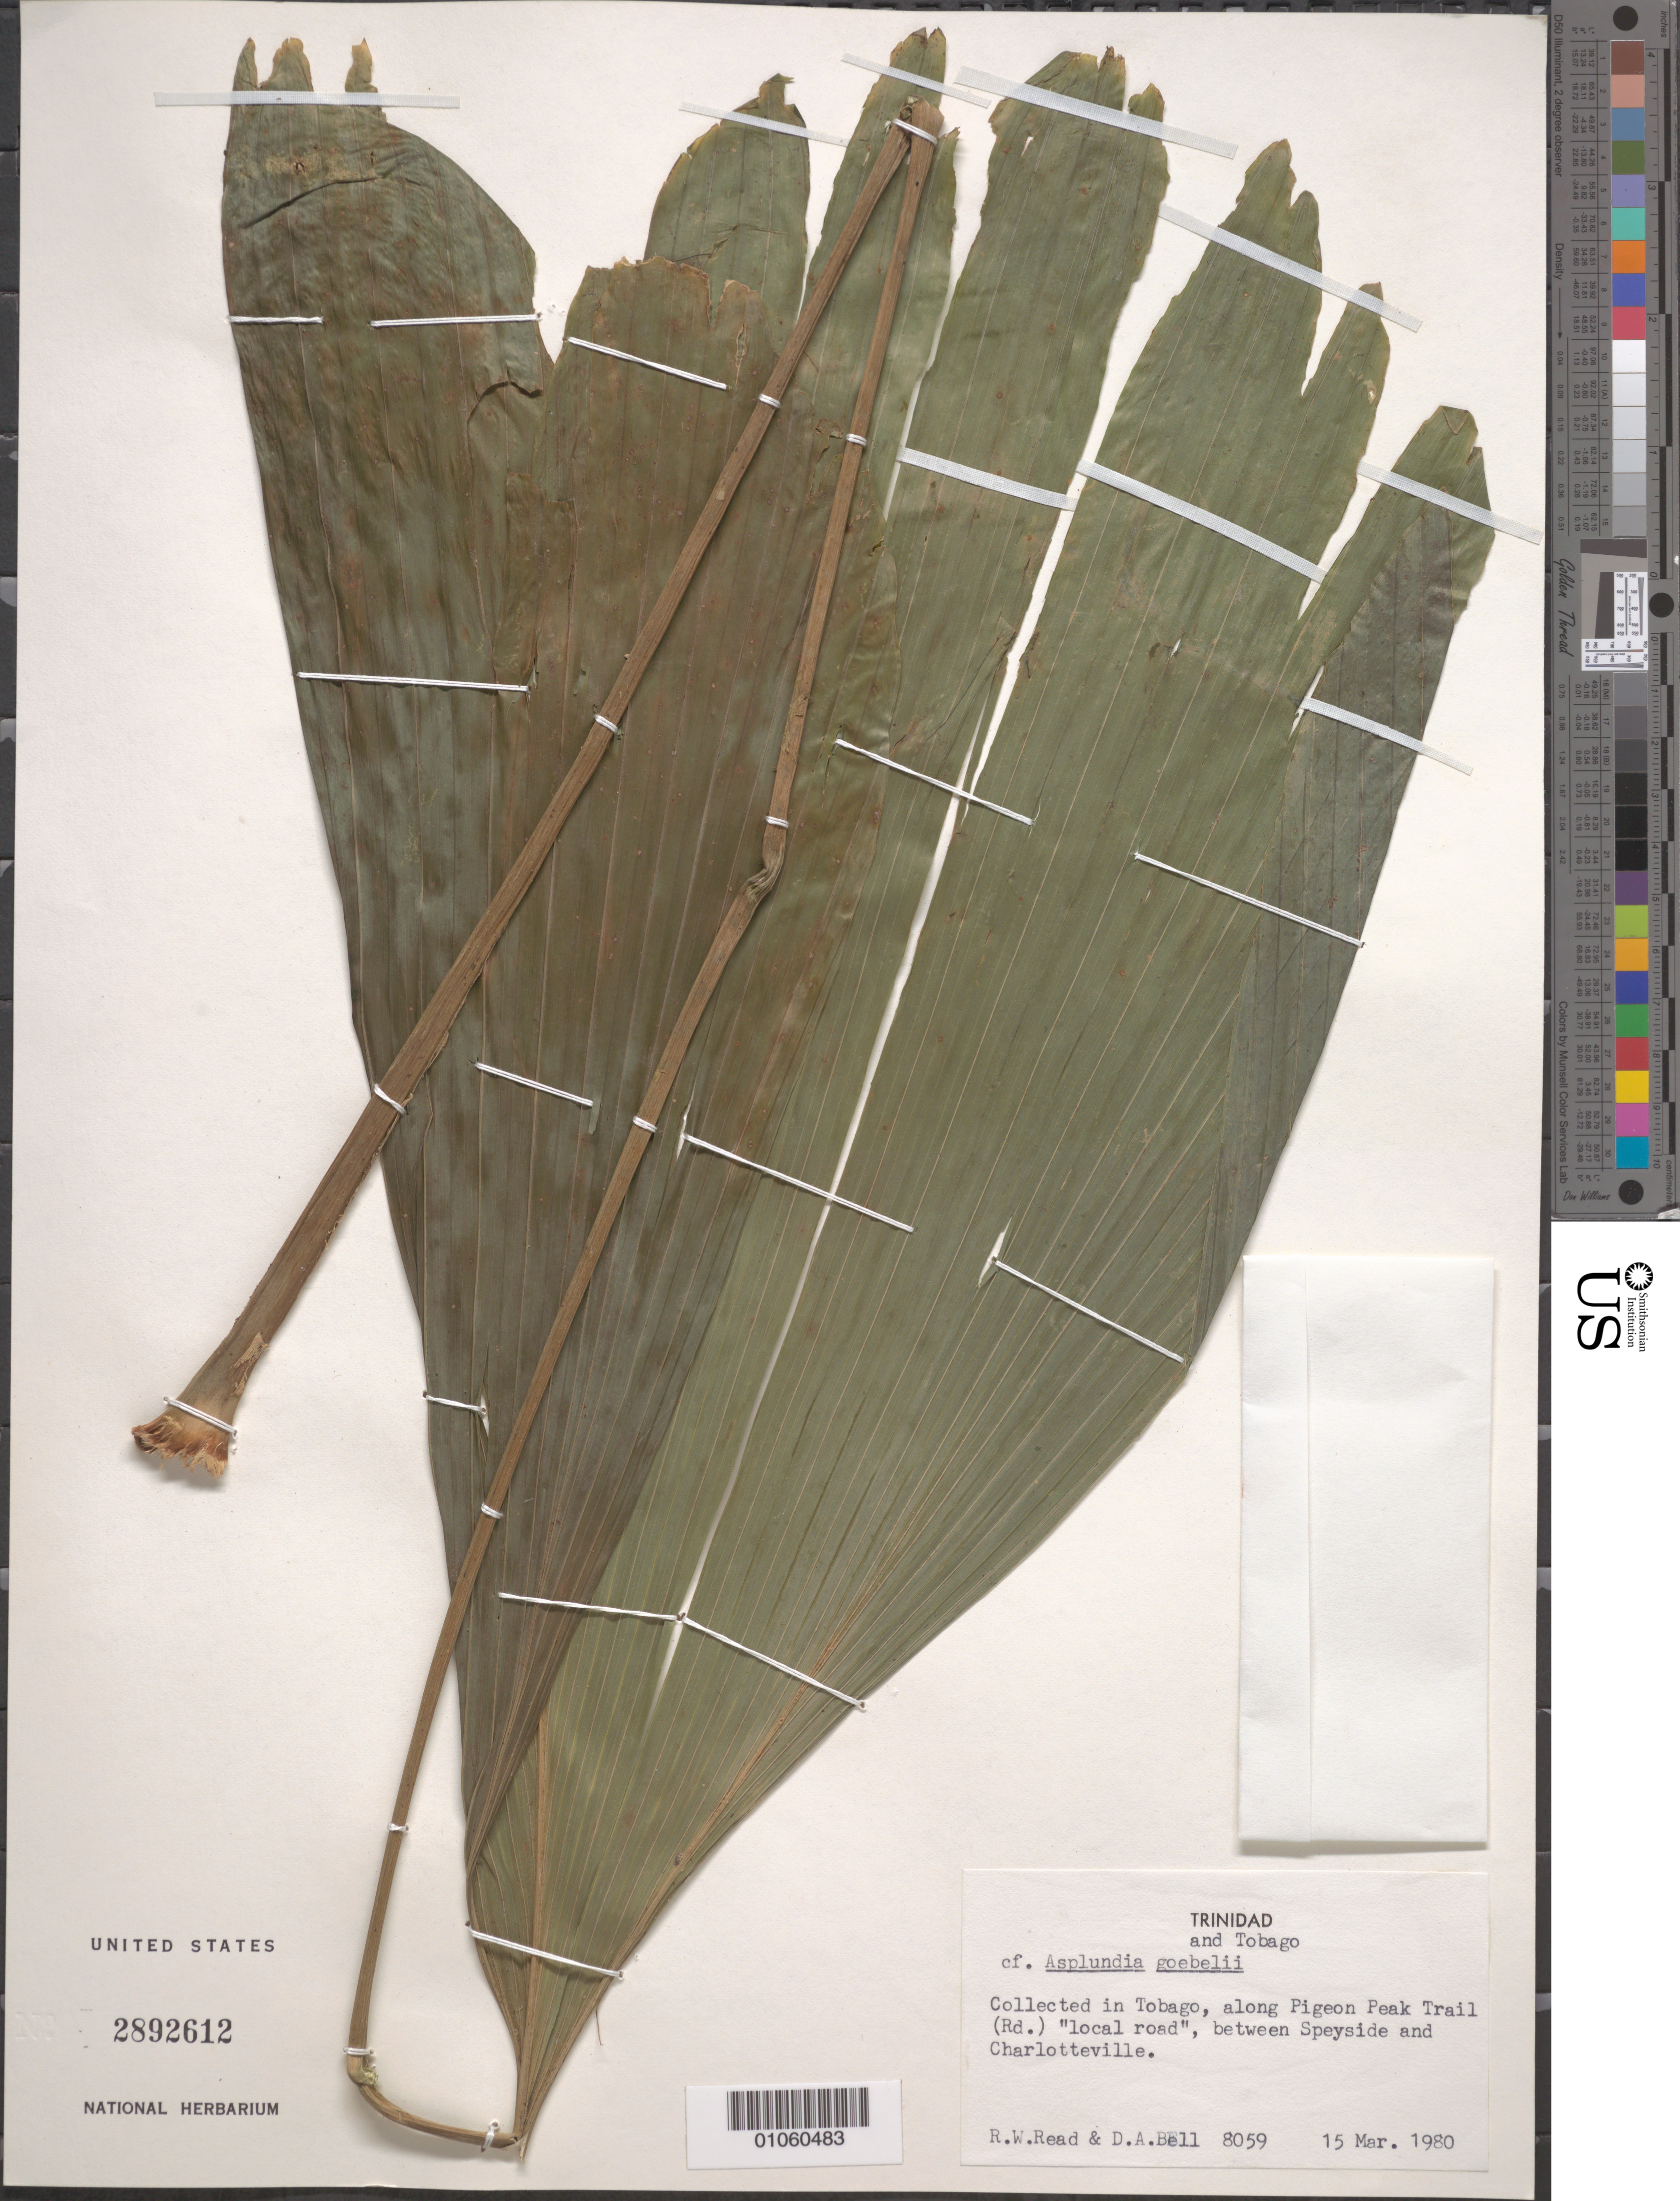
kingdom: Plantae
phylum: Tracheophyta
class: Liliopsida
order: Pandanales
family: Cyclanthaceae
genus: Asplundia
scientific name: Asplundia goebelii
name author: (J. Weiss & R. Wagner) Harling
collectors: R. W. Read & D. A. Bell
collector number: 8059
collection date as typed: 15 Mar 1980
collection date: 1980-03-15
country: Trinidad and Tobago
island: Tobago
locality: along Pigeon Peak Trail (Rd.) "local road," between Speyside and Charlotteville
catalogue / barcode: US 2892612